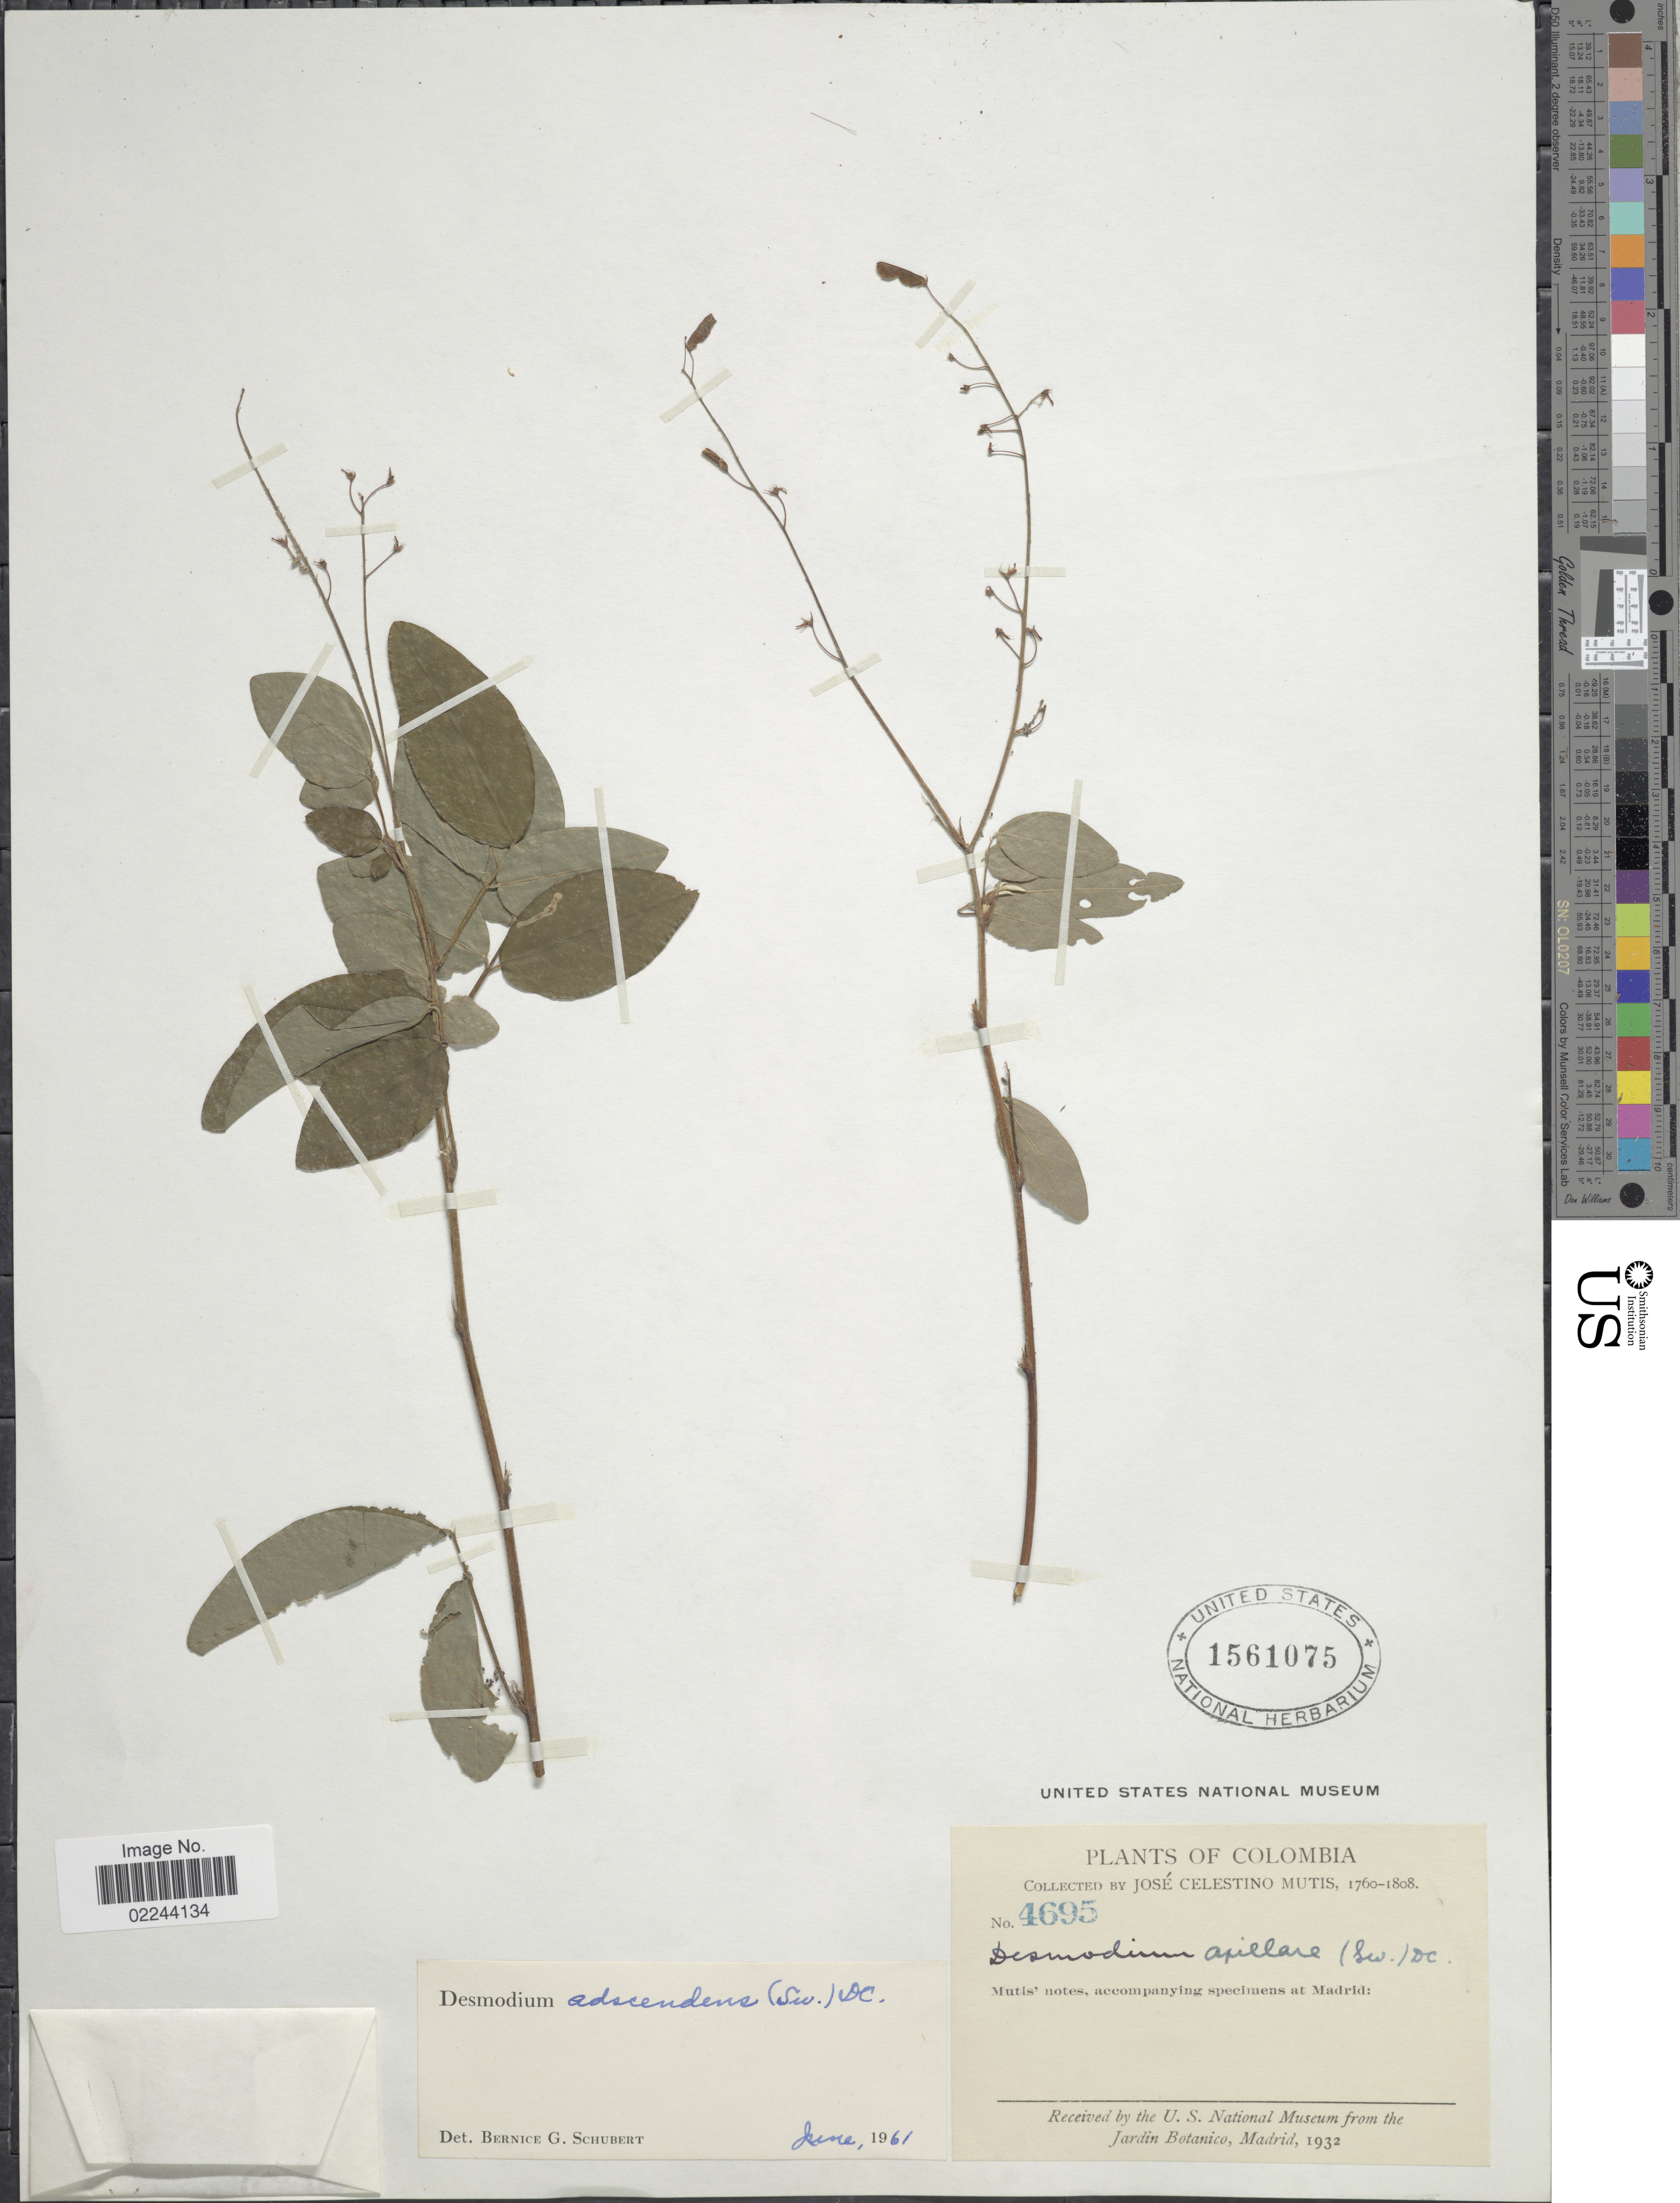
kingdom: Plantae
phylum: Tracheophyta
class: Magnoliopsida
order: Fabales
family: Fabaceae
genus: Grona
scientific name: Grona adscendens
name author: (Sw.) H. Ohashi & K. Ohashi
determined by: Strong, Mark T., (BOT), Smithsonian Institution - National Museum of Natural History (UNITED STATES)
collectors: J. C. B. Mutis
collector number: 4695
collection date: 1760/1808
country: Colombia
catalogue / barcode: US 1561075